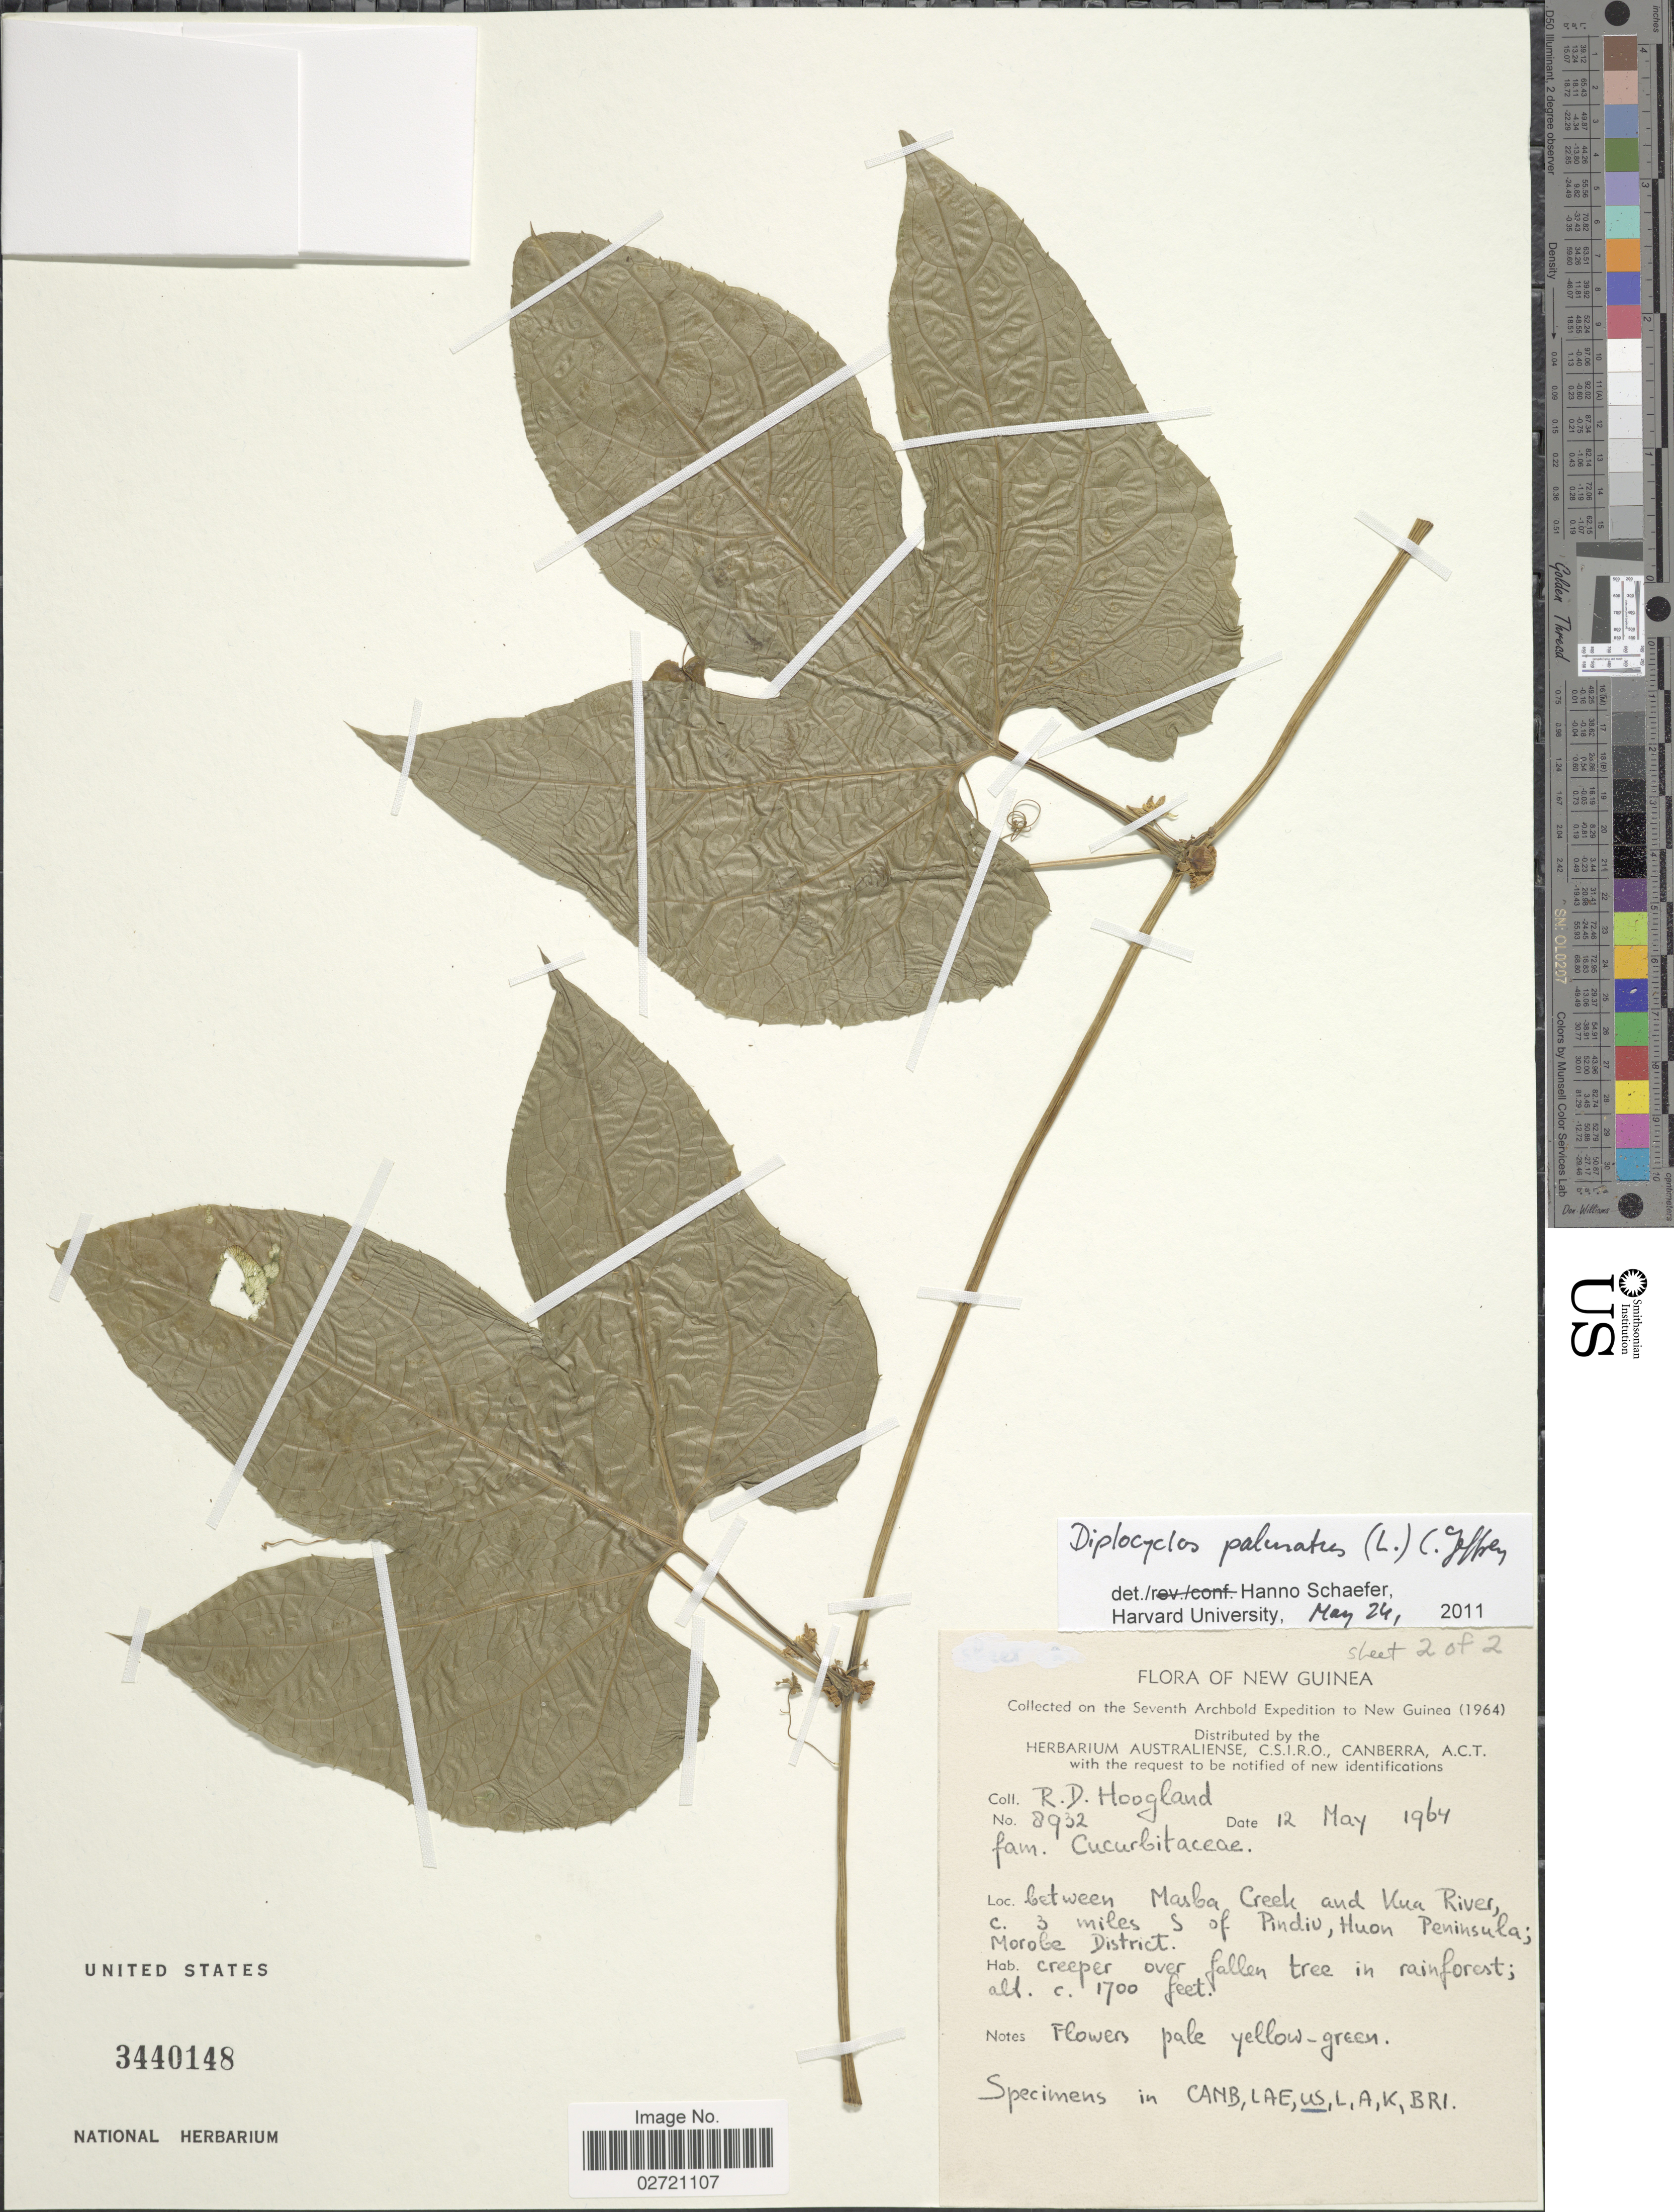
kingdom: Plantae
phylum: Tracheophyta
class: Magnoliopsida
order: Cucurbitales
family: Cucurbitaceae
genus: Diplocyclos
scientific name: Diplocyclos palmatus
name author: (L.) C. Jeffrey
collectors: R. D. Hoogland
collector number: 8932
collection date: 1964-05-12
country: Papua New Guinea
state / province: Morobe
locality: New Guinea. between Masba Creek and Kua River, c. 3 miles S of Pindiu, Huon Peninsula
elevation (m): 518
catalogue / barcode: US 3440148